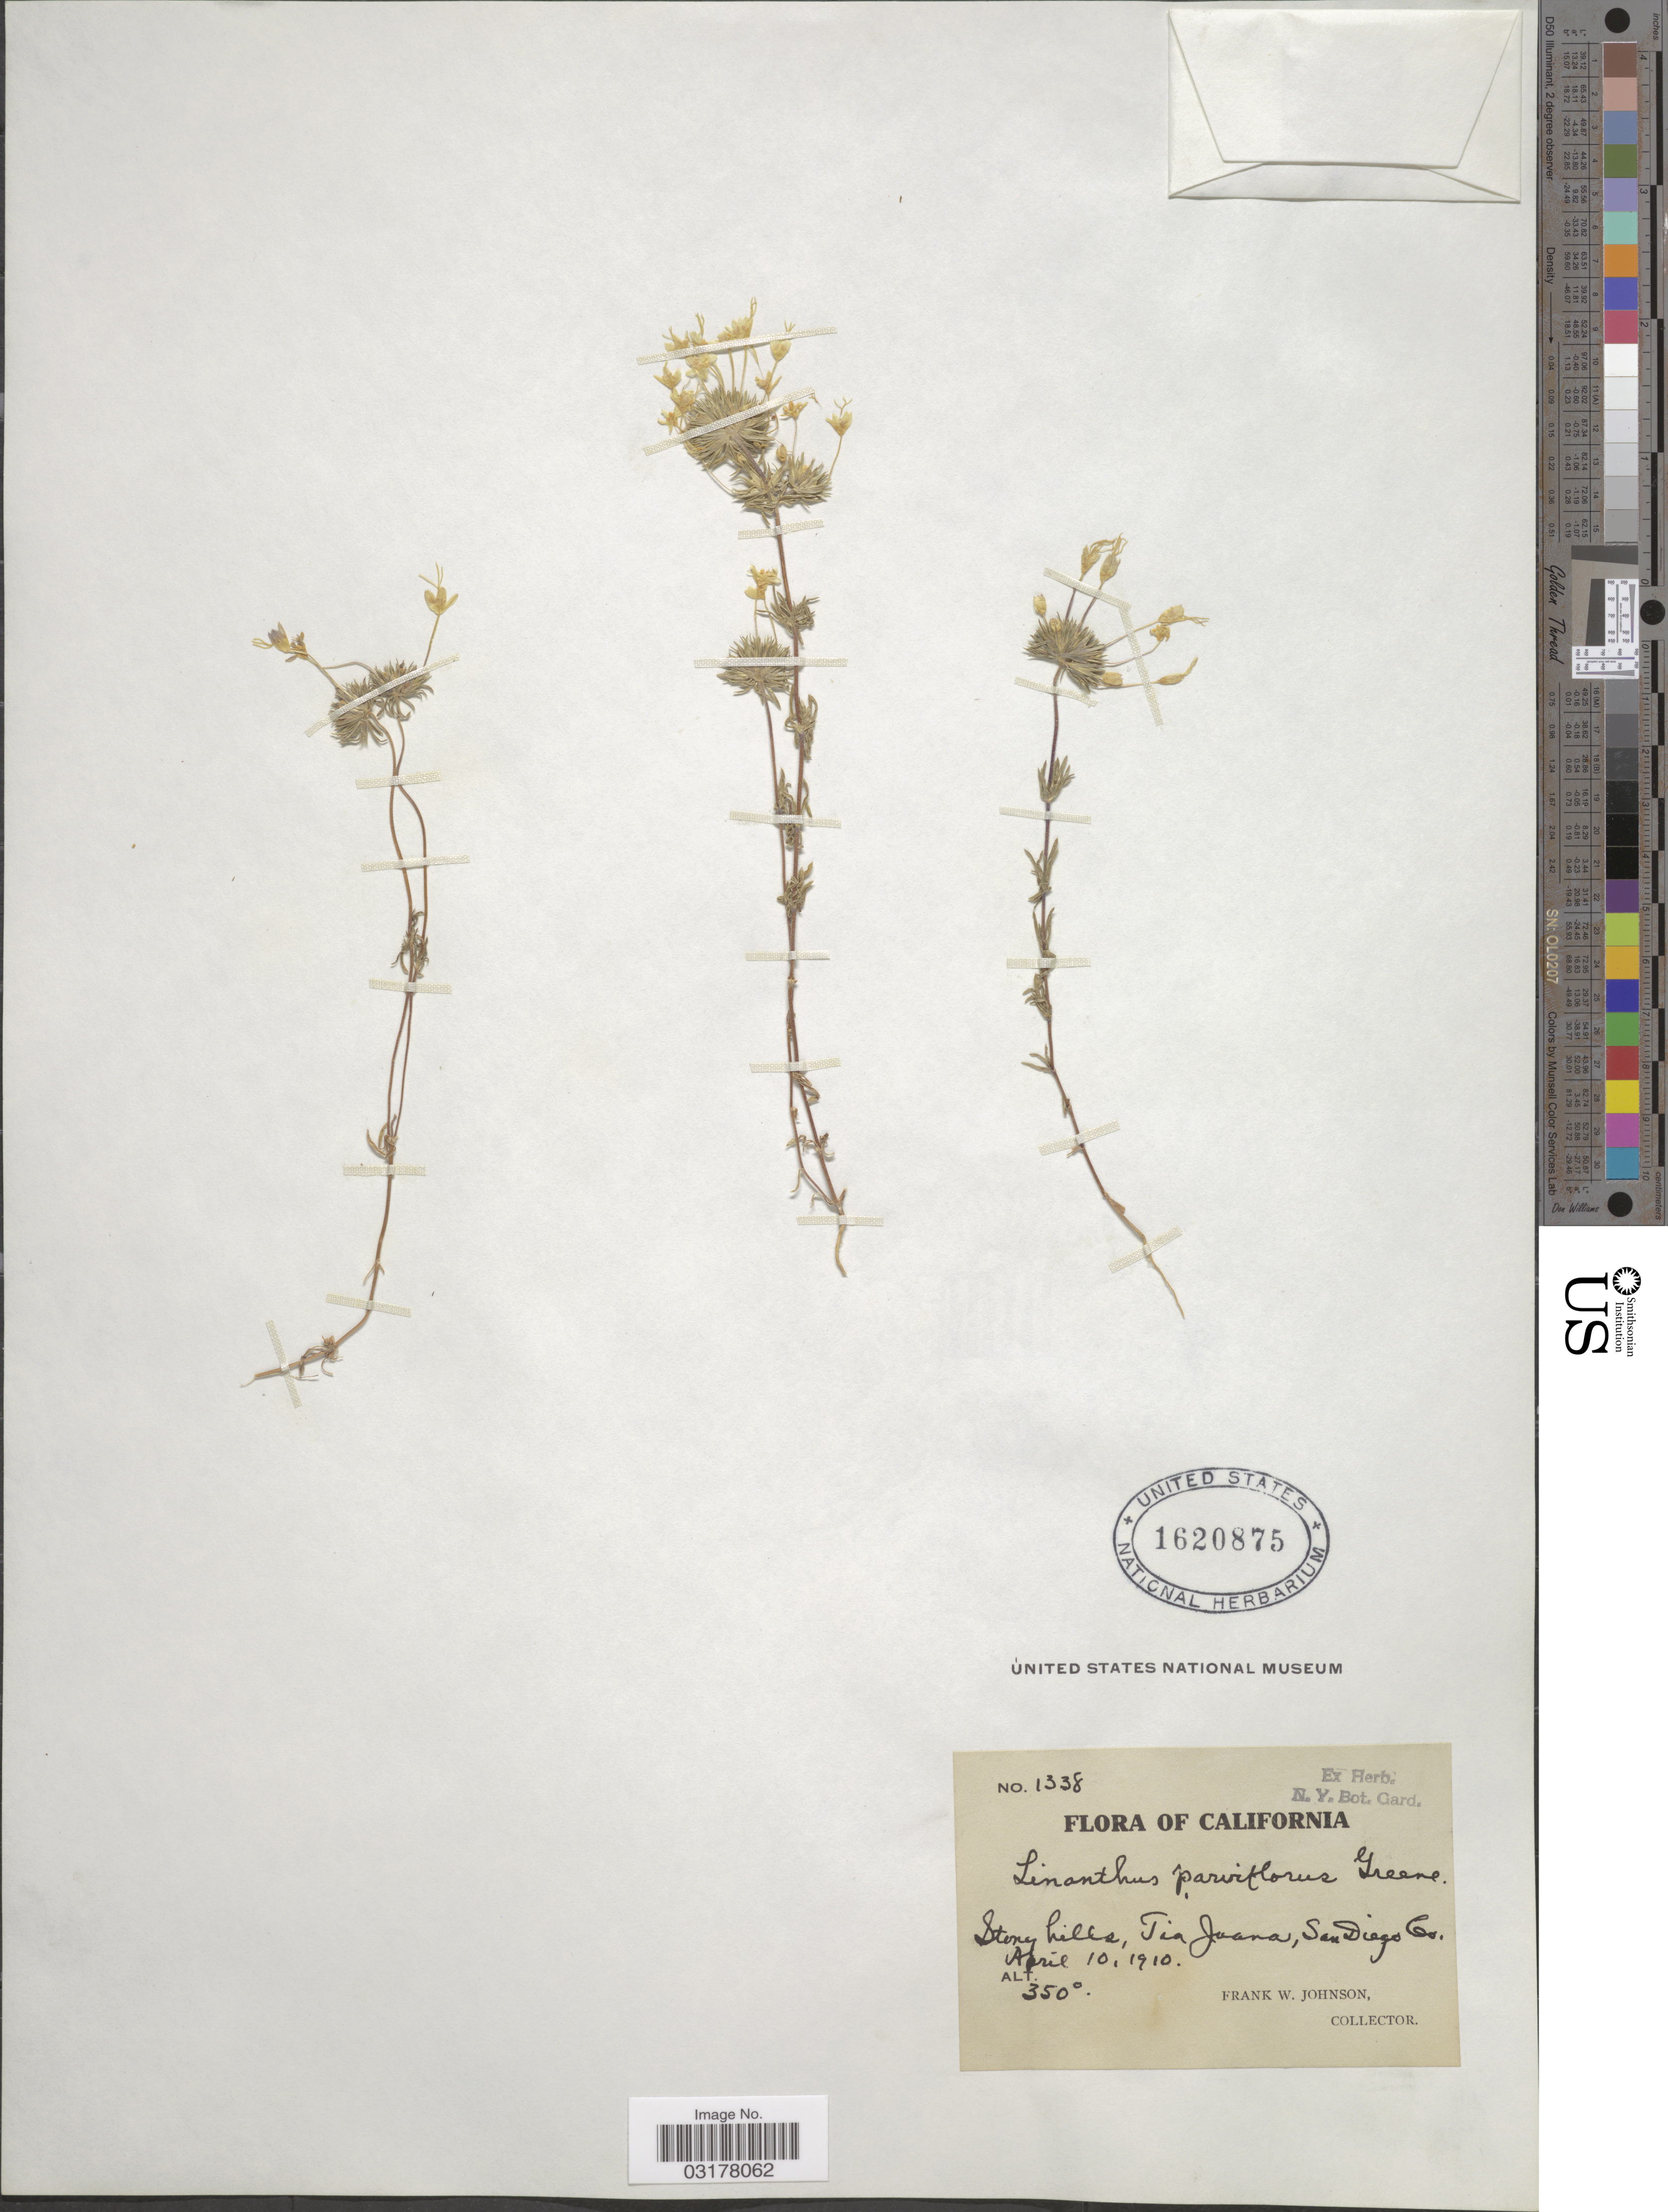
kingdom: Plantae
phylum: Tracheophyta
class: Magnoliopsida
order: Ericales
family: Polemoniaceae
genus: Leptosiphon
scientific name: Leptosiphon parviflorus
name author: Benth.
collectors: F. W. Johnson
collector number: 1338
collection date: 1910-04-10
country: United States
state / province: California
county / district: San Diego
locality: Stony hills, Tia Juana, San Diego Co.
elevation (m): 107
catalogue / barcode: US 1620875